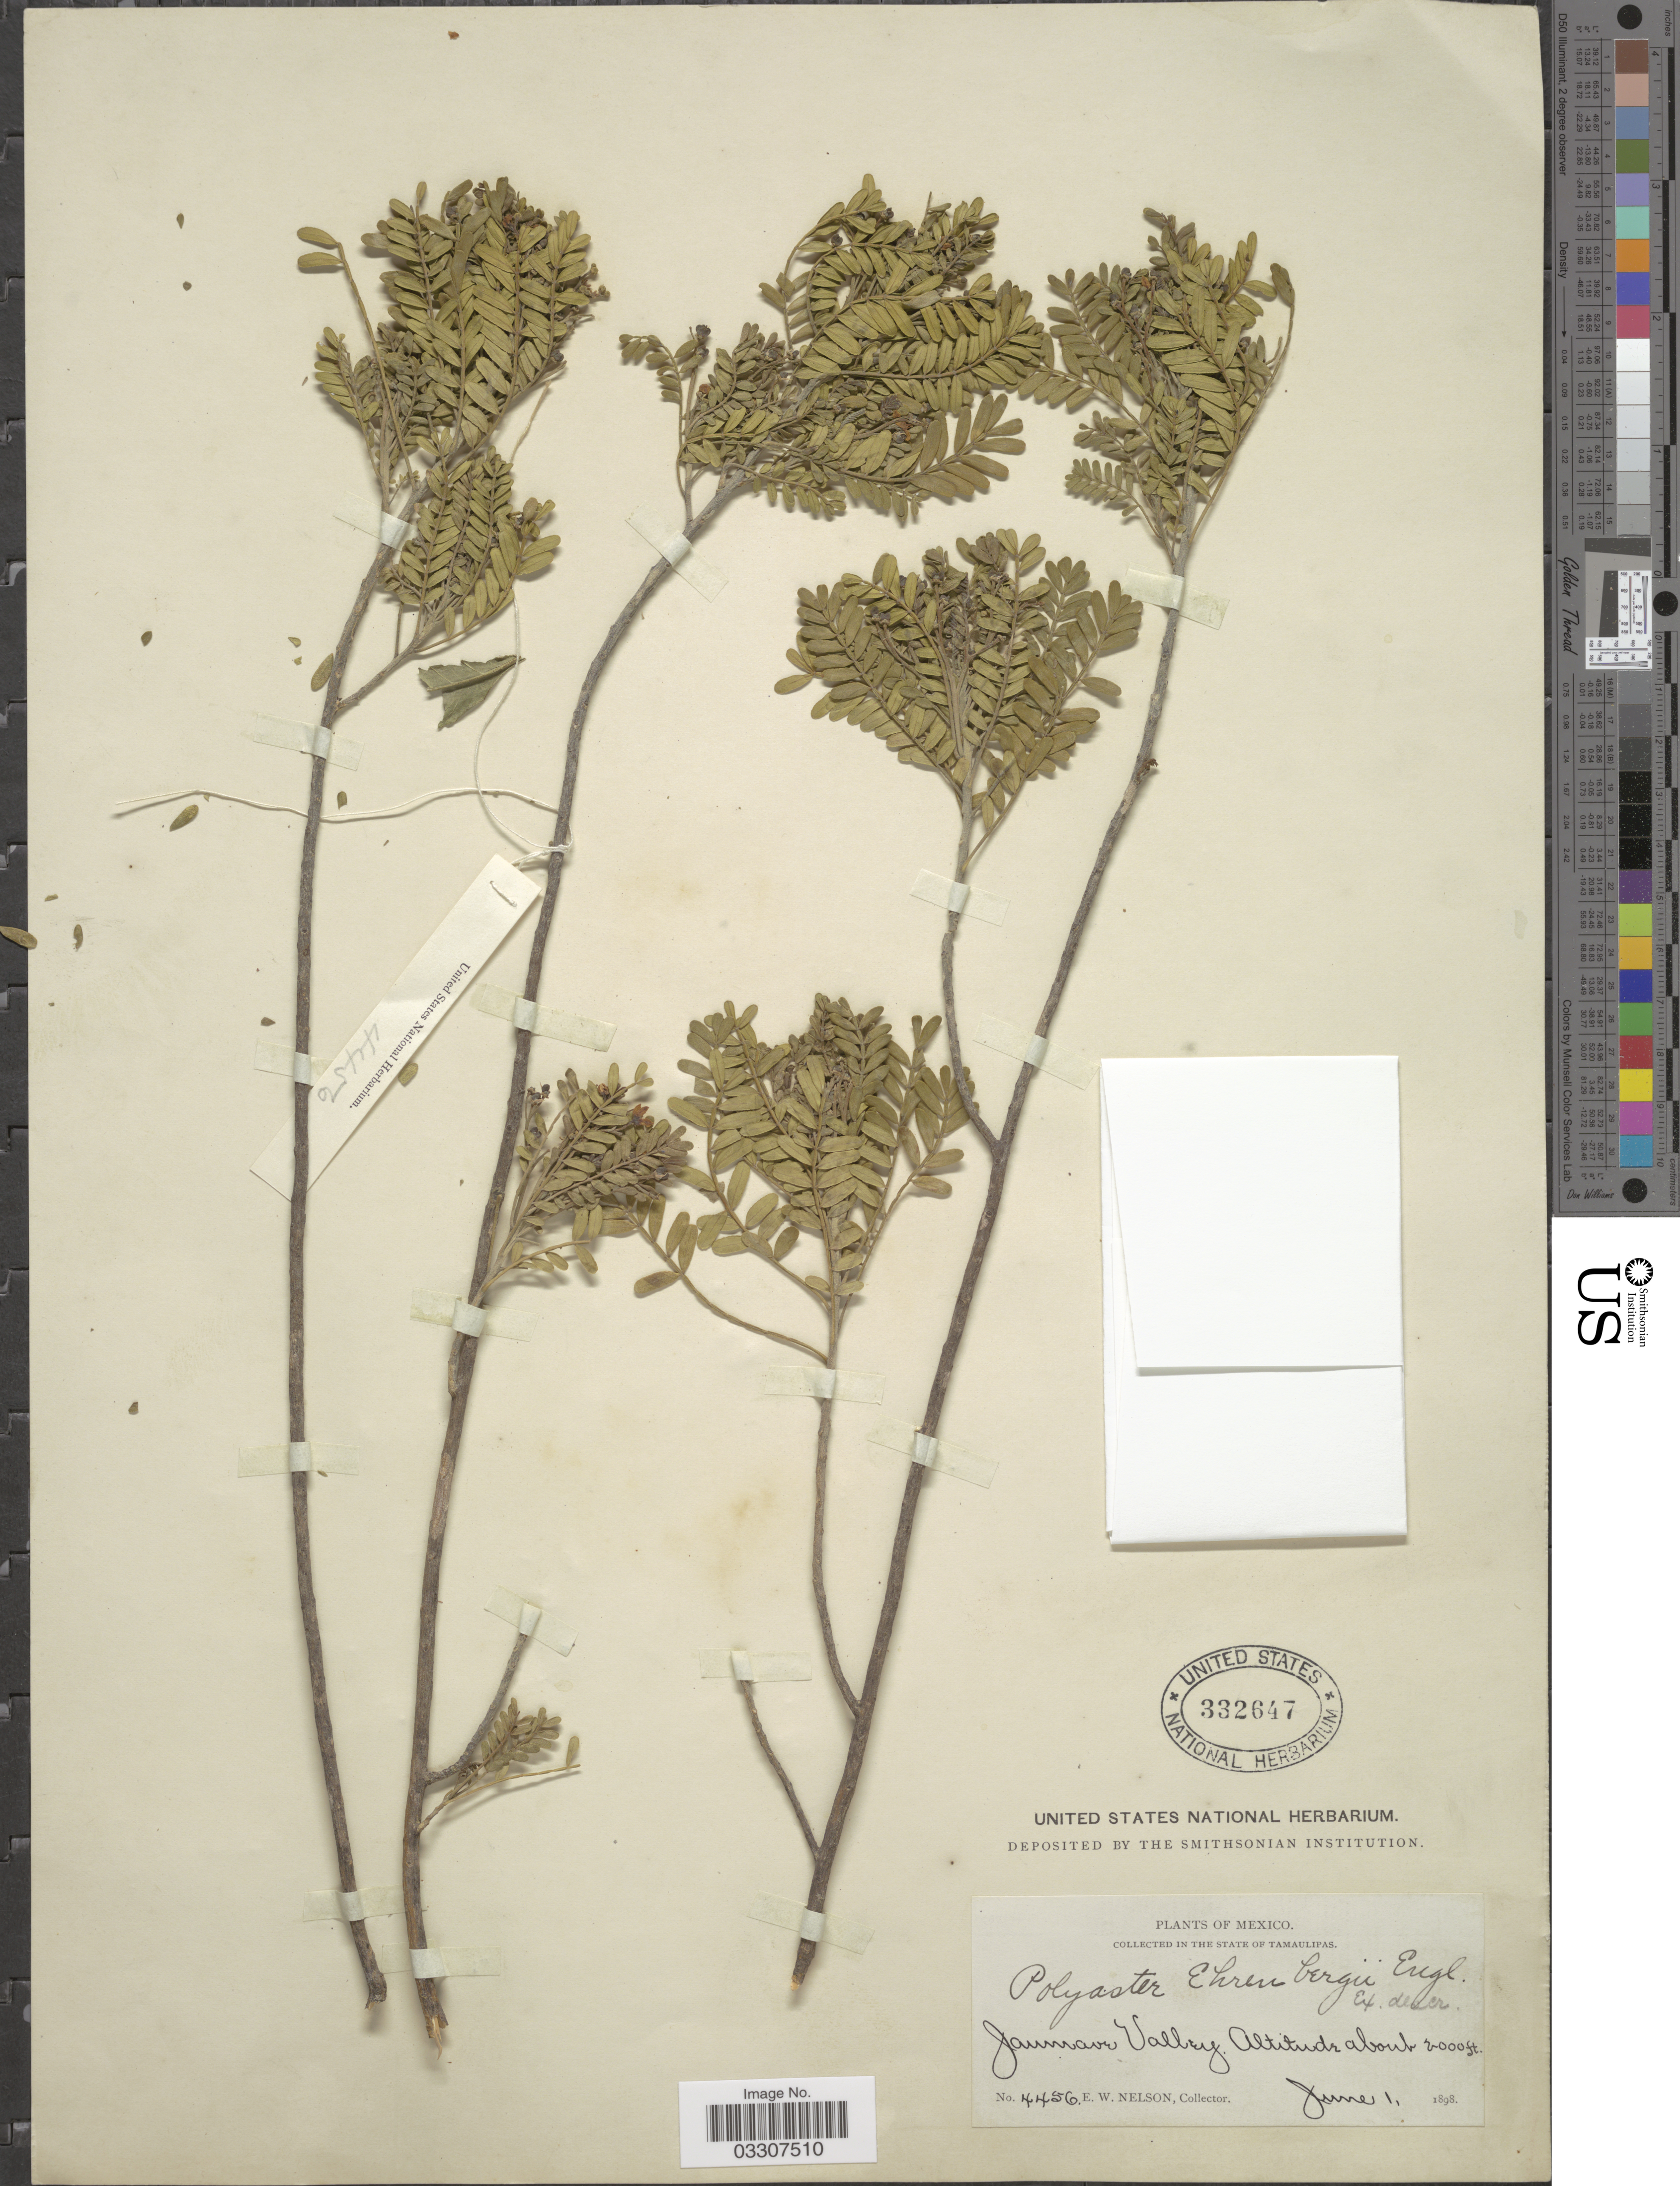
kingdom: Plantae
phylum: Tracheophyta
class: Magnoliopsida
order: Sapindales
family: Rutaceae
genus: Polyaster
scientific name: Polyaster ehrenbergii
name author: Engl.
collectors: E. W. Nelson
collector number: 4456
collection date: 1898-06-01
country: Mexico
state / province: Tamaulipas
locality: Jaumave Valley.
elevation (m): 610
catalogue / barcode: US 332647